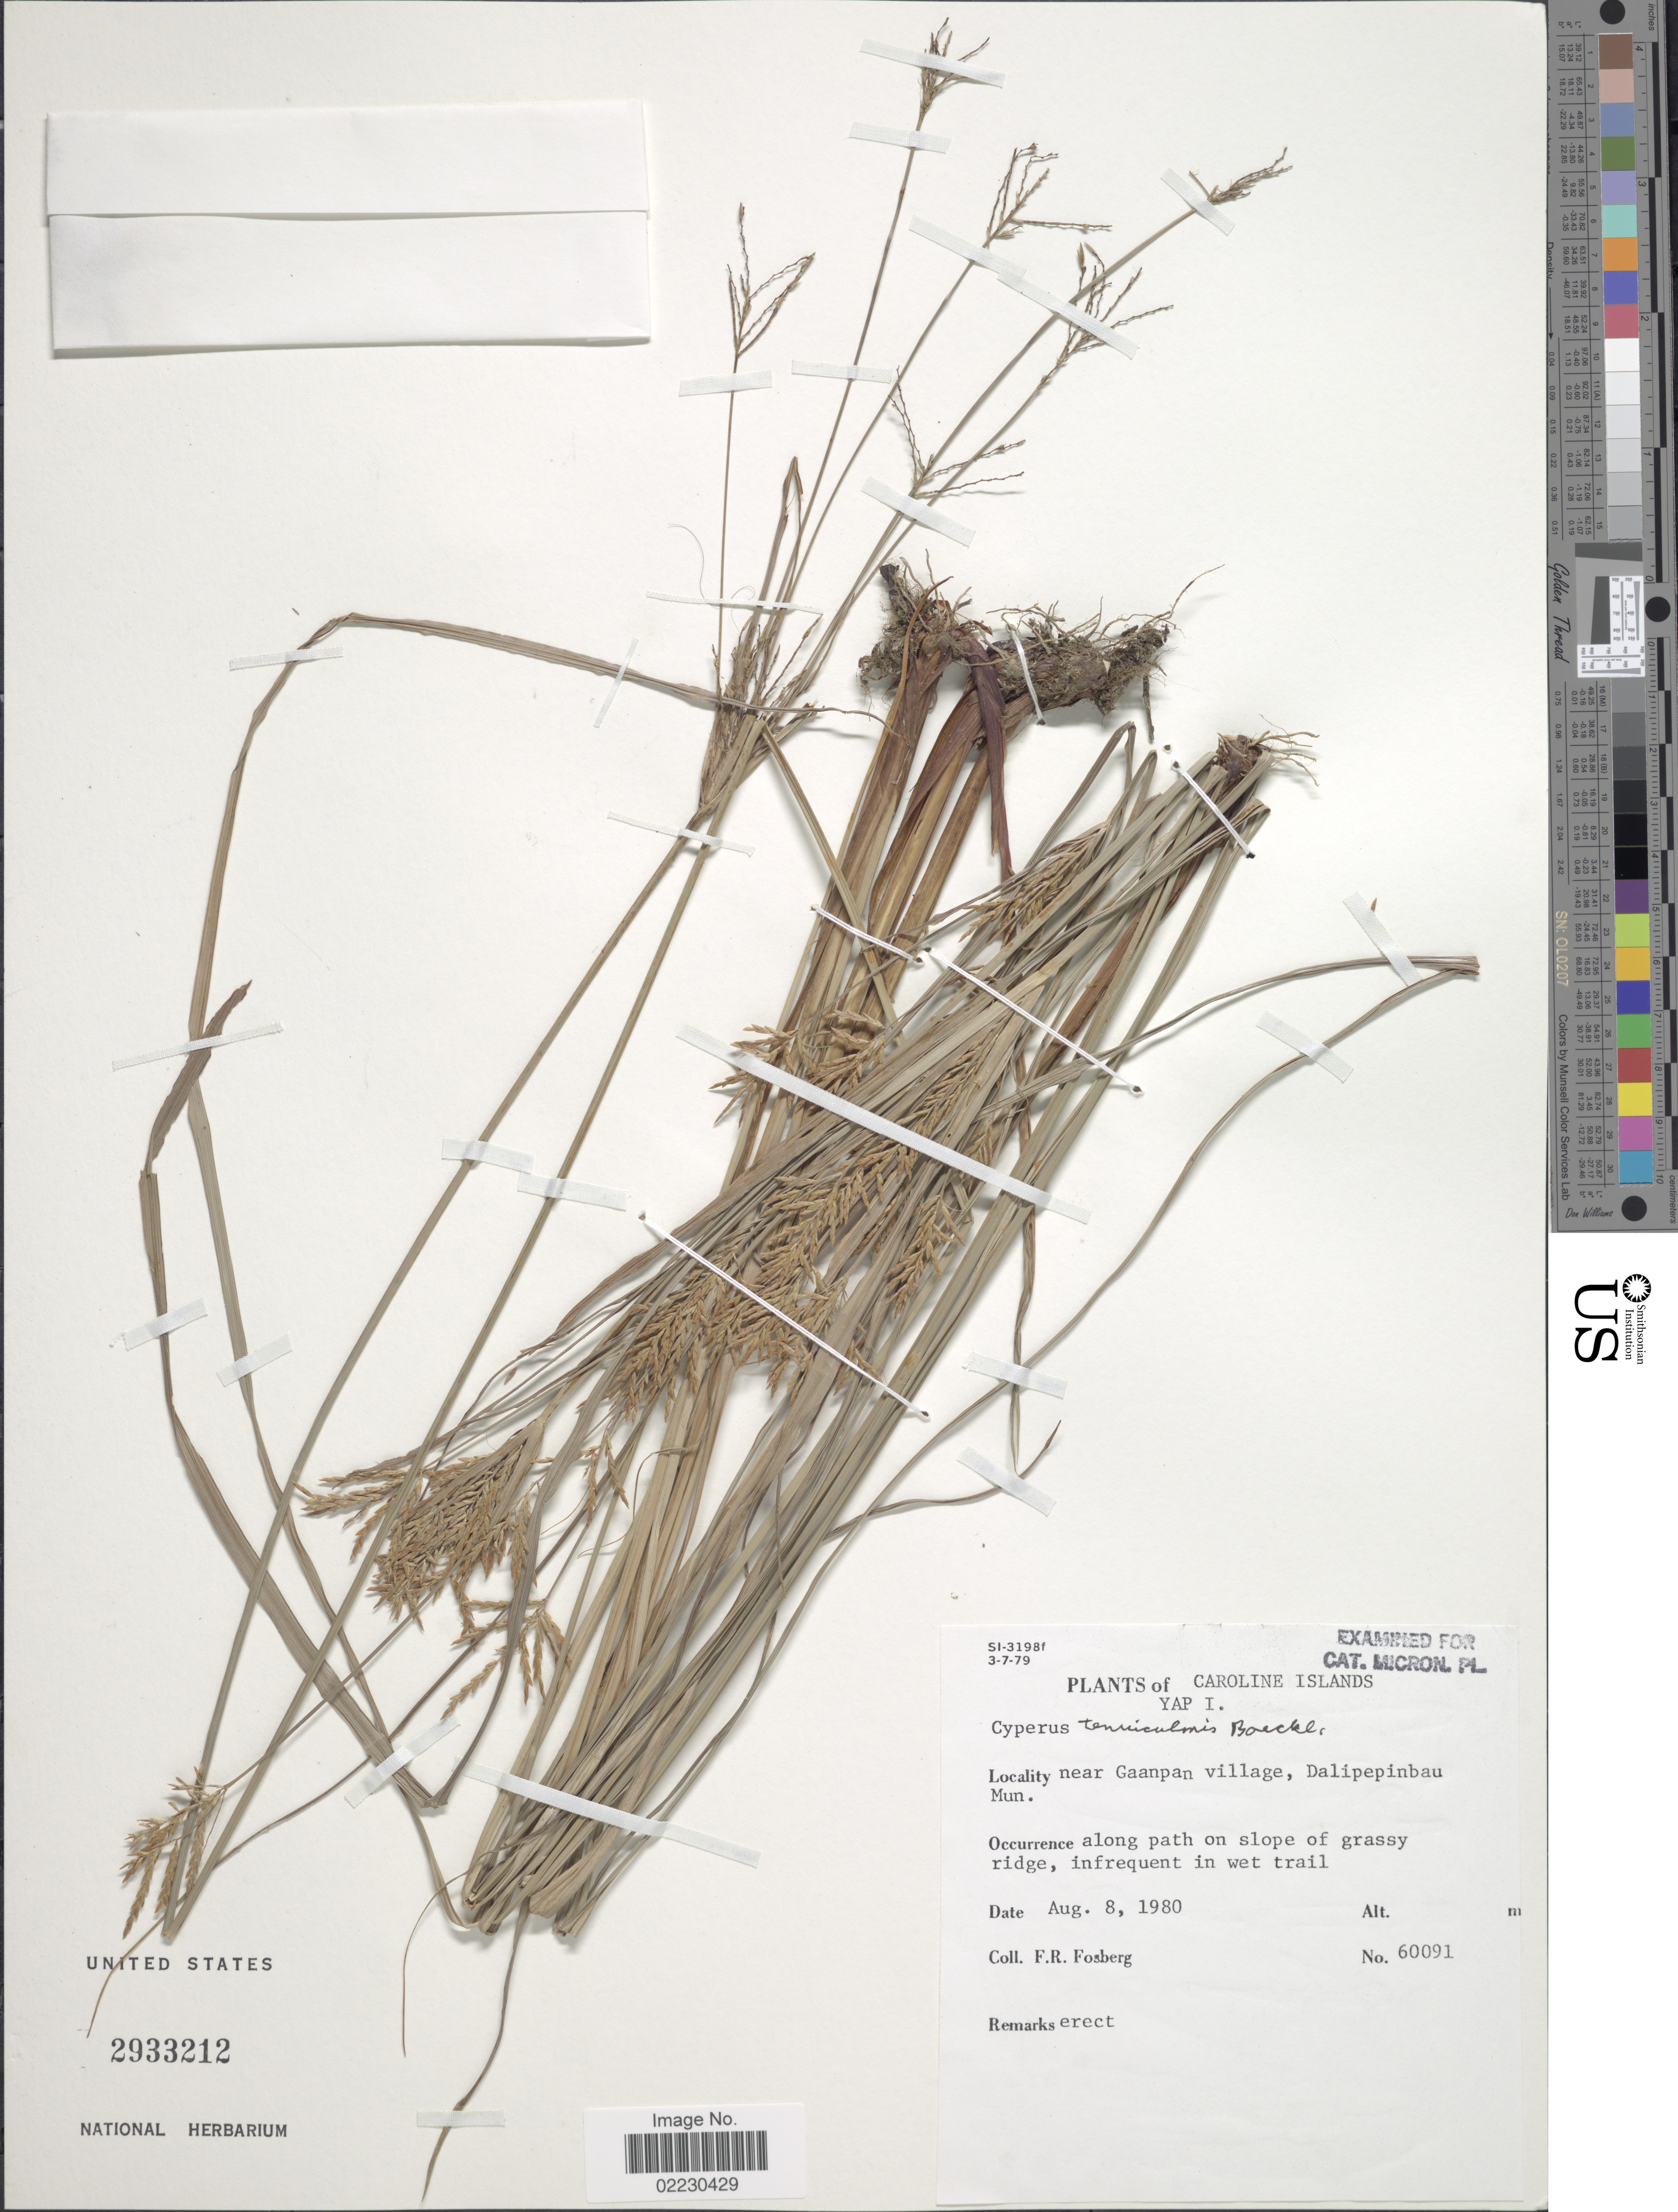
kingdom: Plantae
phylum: Tracheophyta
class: Liliopsida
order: Poales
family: Cyperaceae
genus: Cyperus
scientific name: Cyperus tenuiculmis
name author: Boeckeler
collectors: F. R. Fosberg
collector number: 60091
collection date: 1980-08-08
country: Micronesia, Federated States of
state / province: Yap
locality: Caroline Islands, near Gaanpan Village, Dalipepinbau Mun.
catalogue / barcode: US 2933212